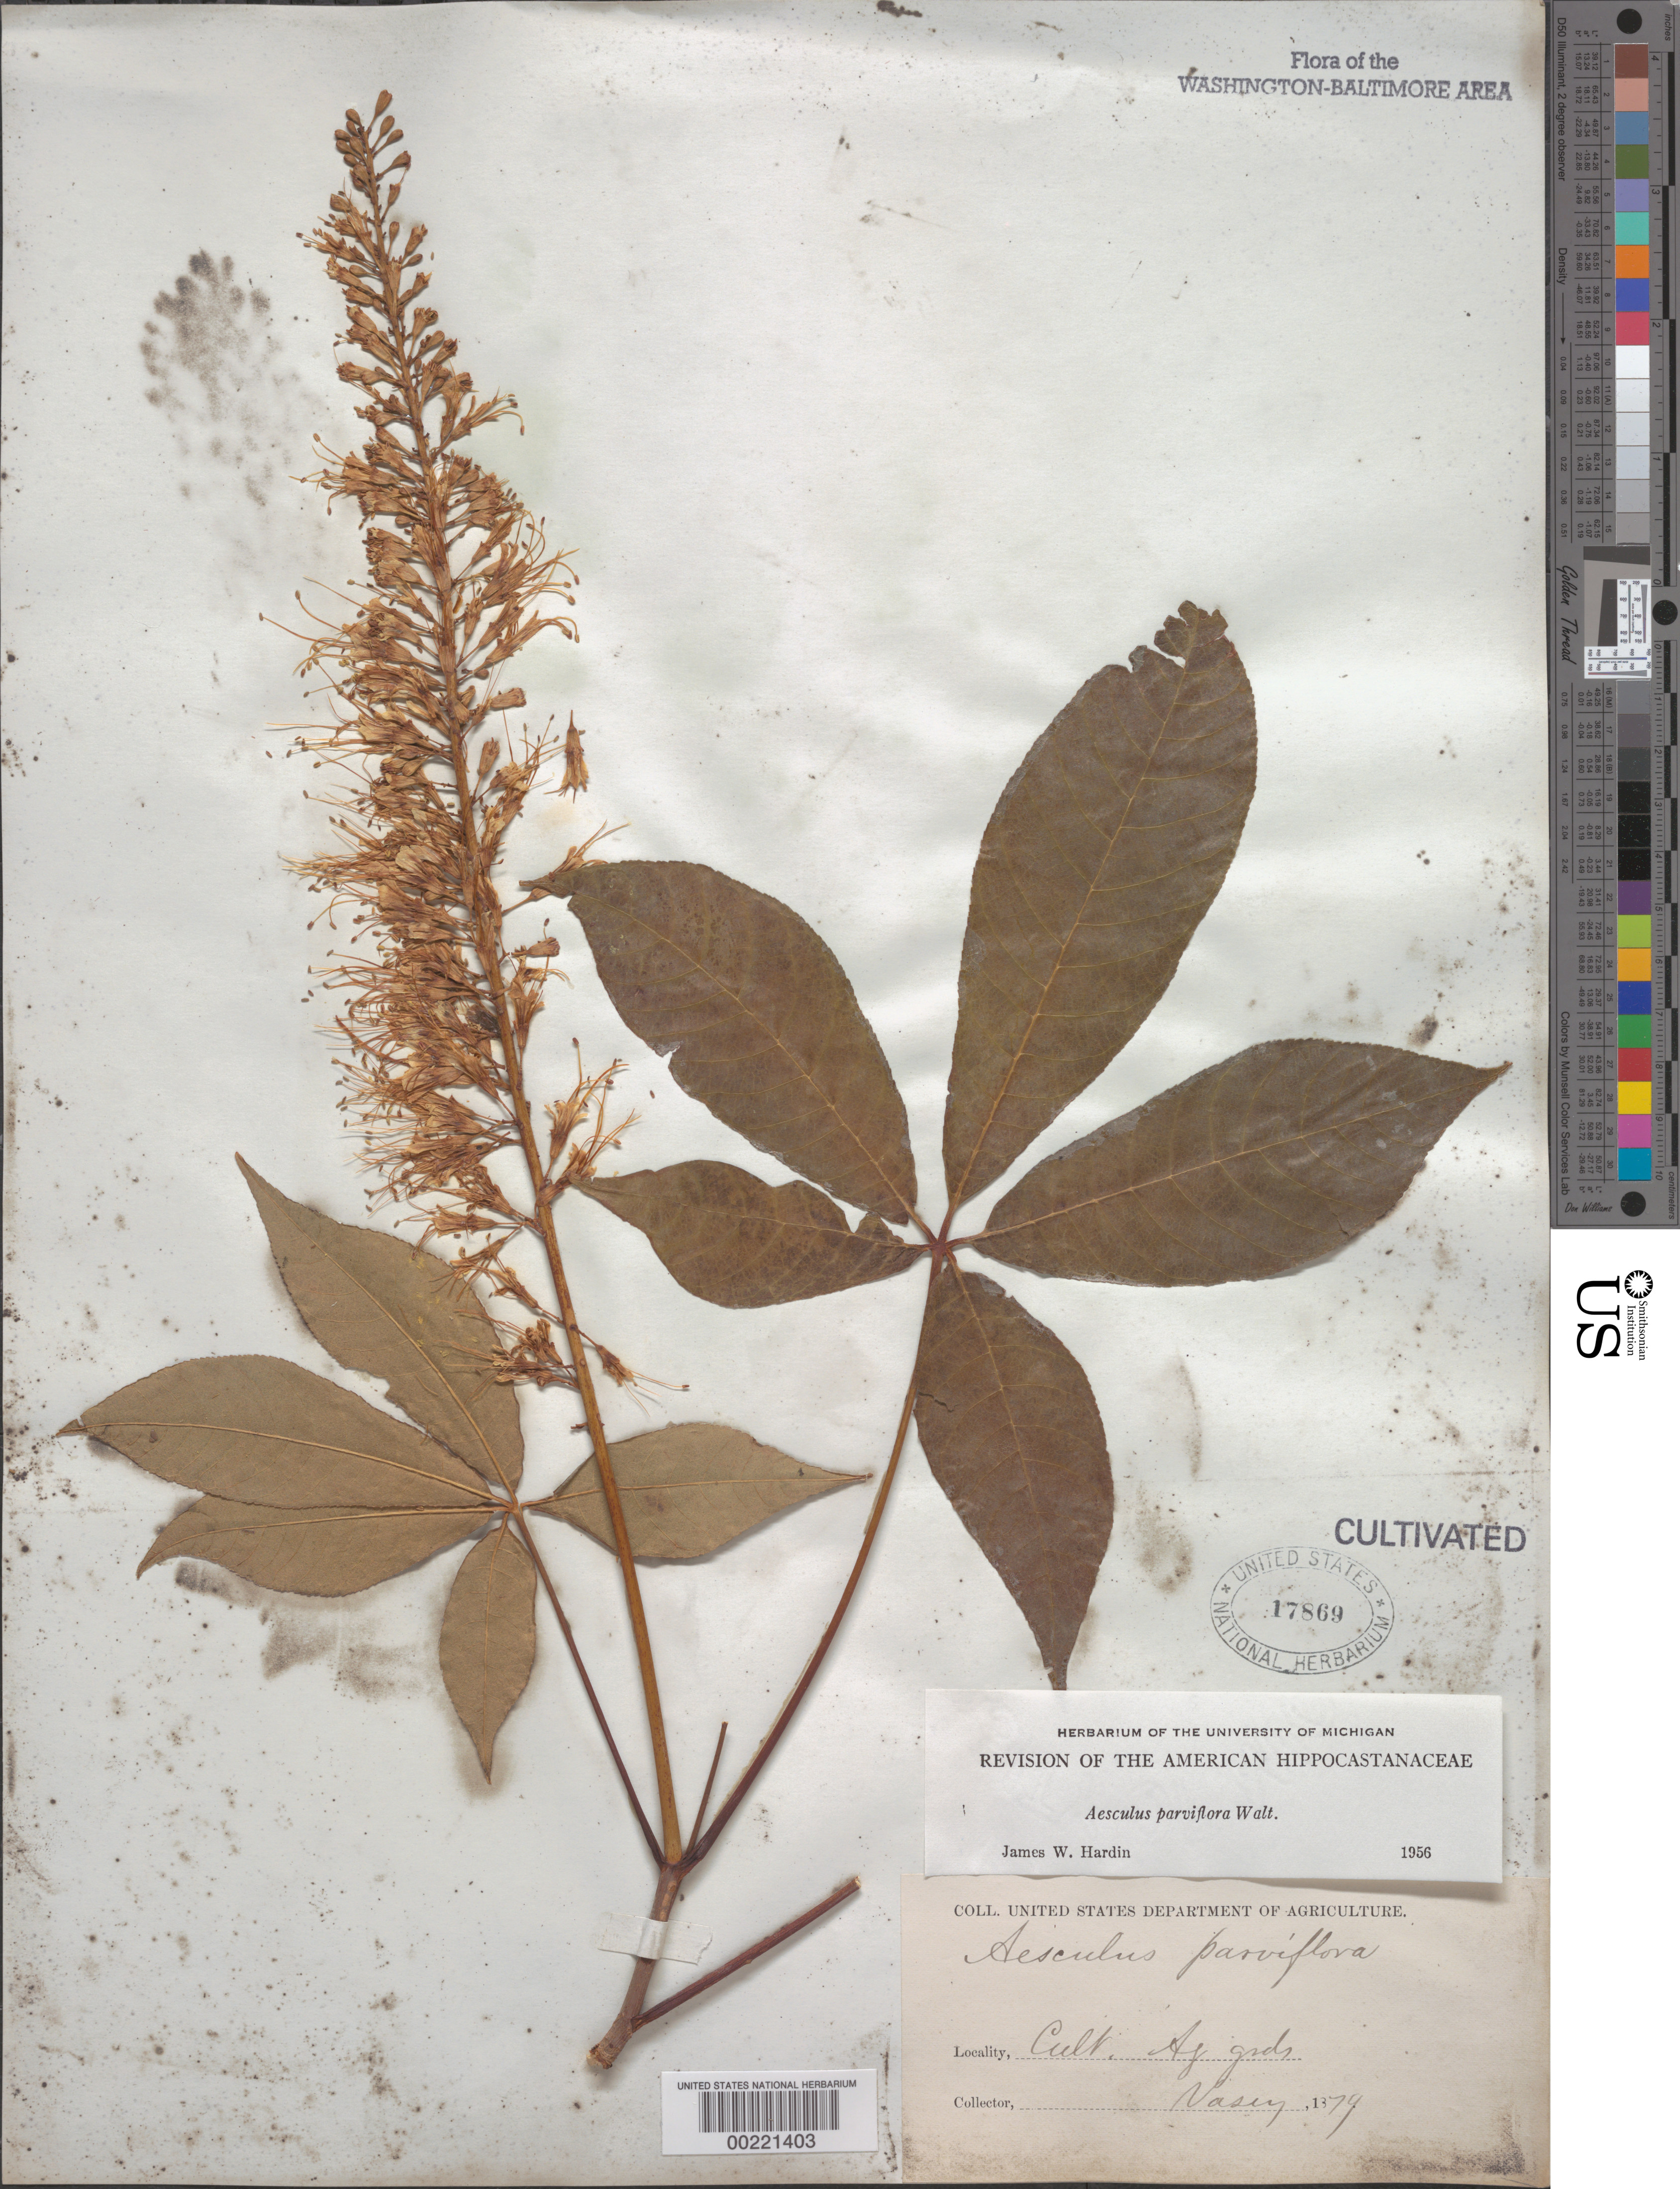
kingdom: Plantae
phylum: Tracheophyta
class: Magnoliopsida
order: Sapindales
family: Sapindaceae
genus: Aesculus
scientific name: Aesculus parviflora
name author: Walter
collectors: G. R. Vasey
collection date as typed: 1879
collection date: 1879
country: United States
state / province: District of Columbia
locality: Department of Agriculture grounds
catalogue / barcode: US 17869